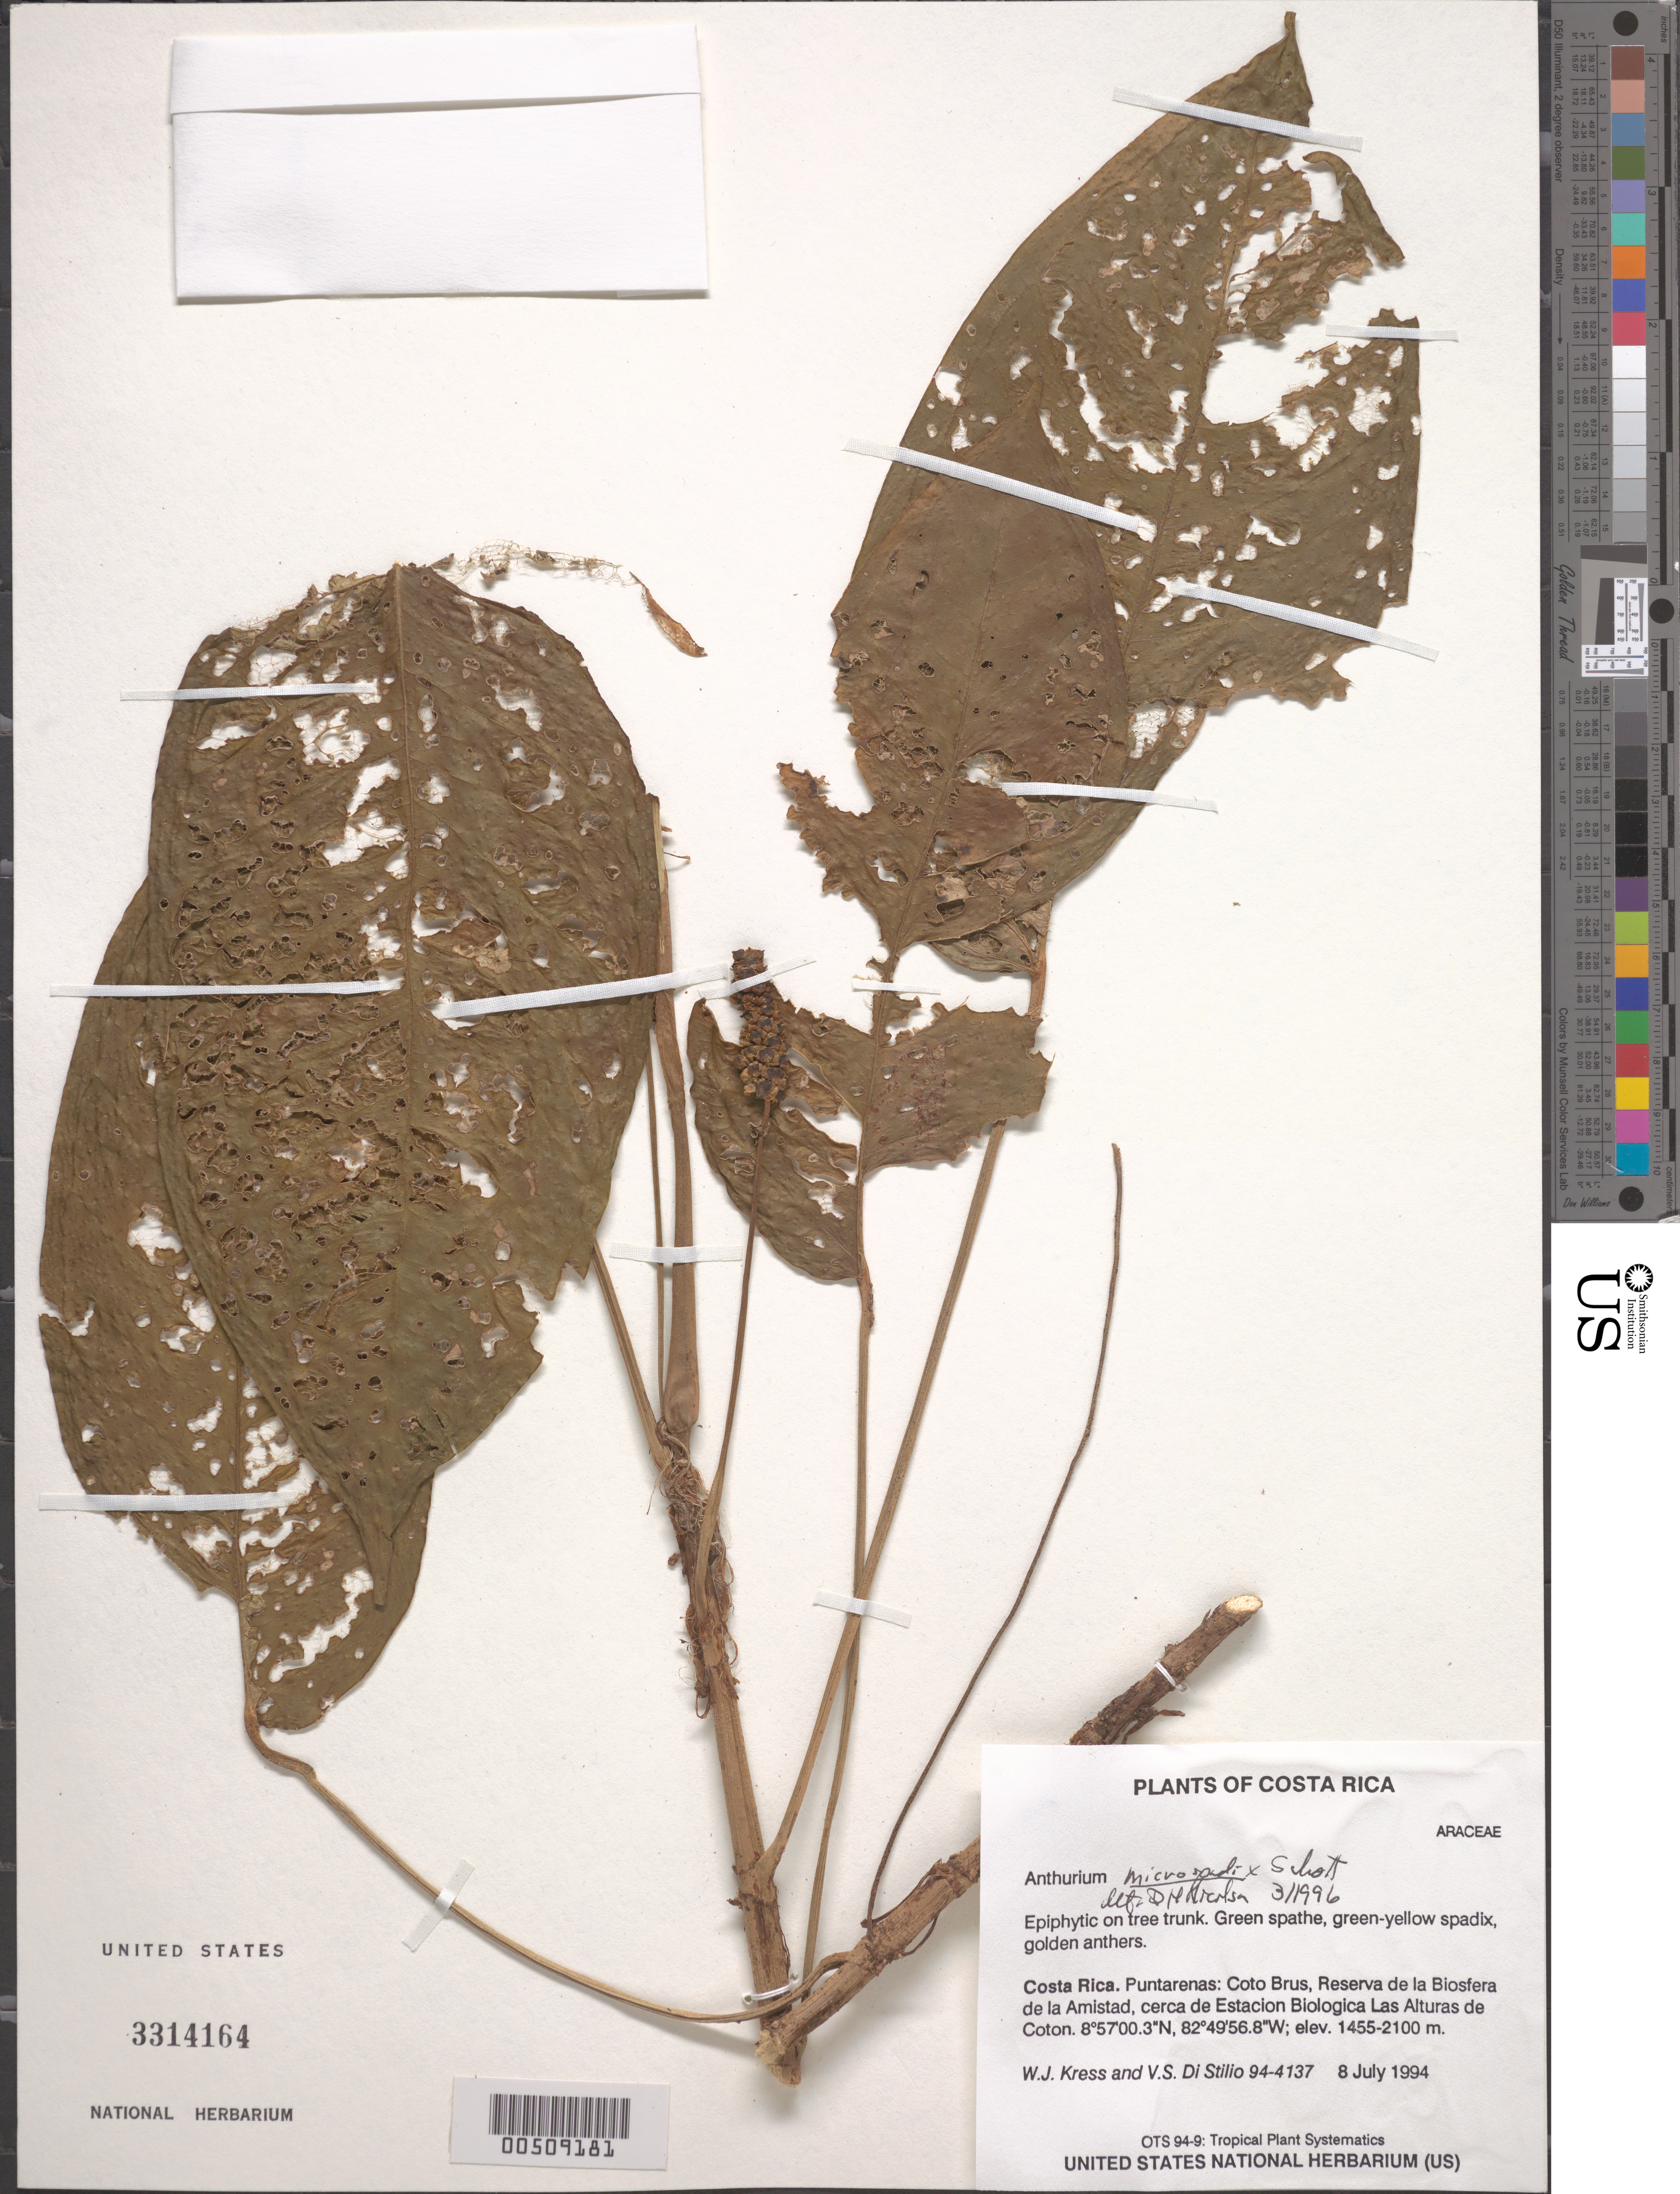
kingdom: Plantae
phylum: Tracheophyta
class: Liliopsida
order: Alismatales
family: Araceae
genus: Anthurium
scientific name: Anthurium microspadix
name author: Schott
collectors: W. J. Kress & V. Di Stilio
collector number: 94-4137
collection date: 1994-07-08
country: Costa Rica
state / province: Puntarenas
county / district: Coto Brus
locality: Reserva de la Biosfera de la Amistad, cerca de Estacion Biologica Las alturas de Coton.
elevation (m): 1455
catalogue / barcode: US 3314164